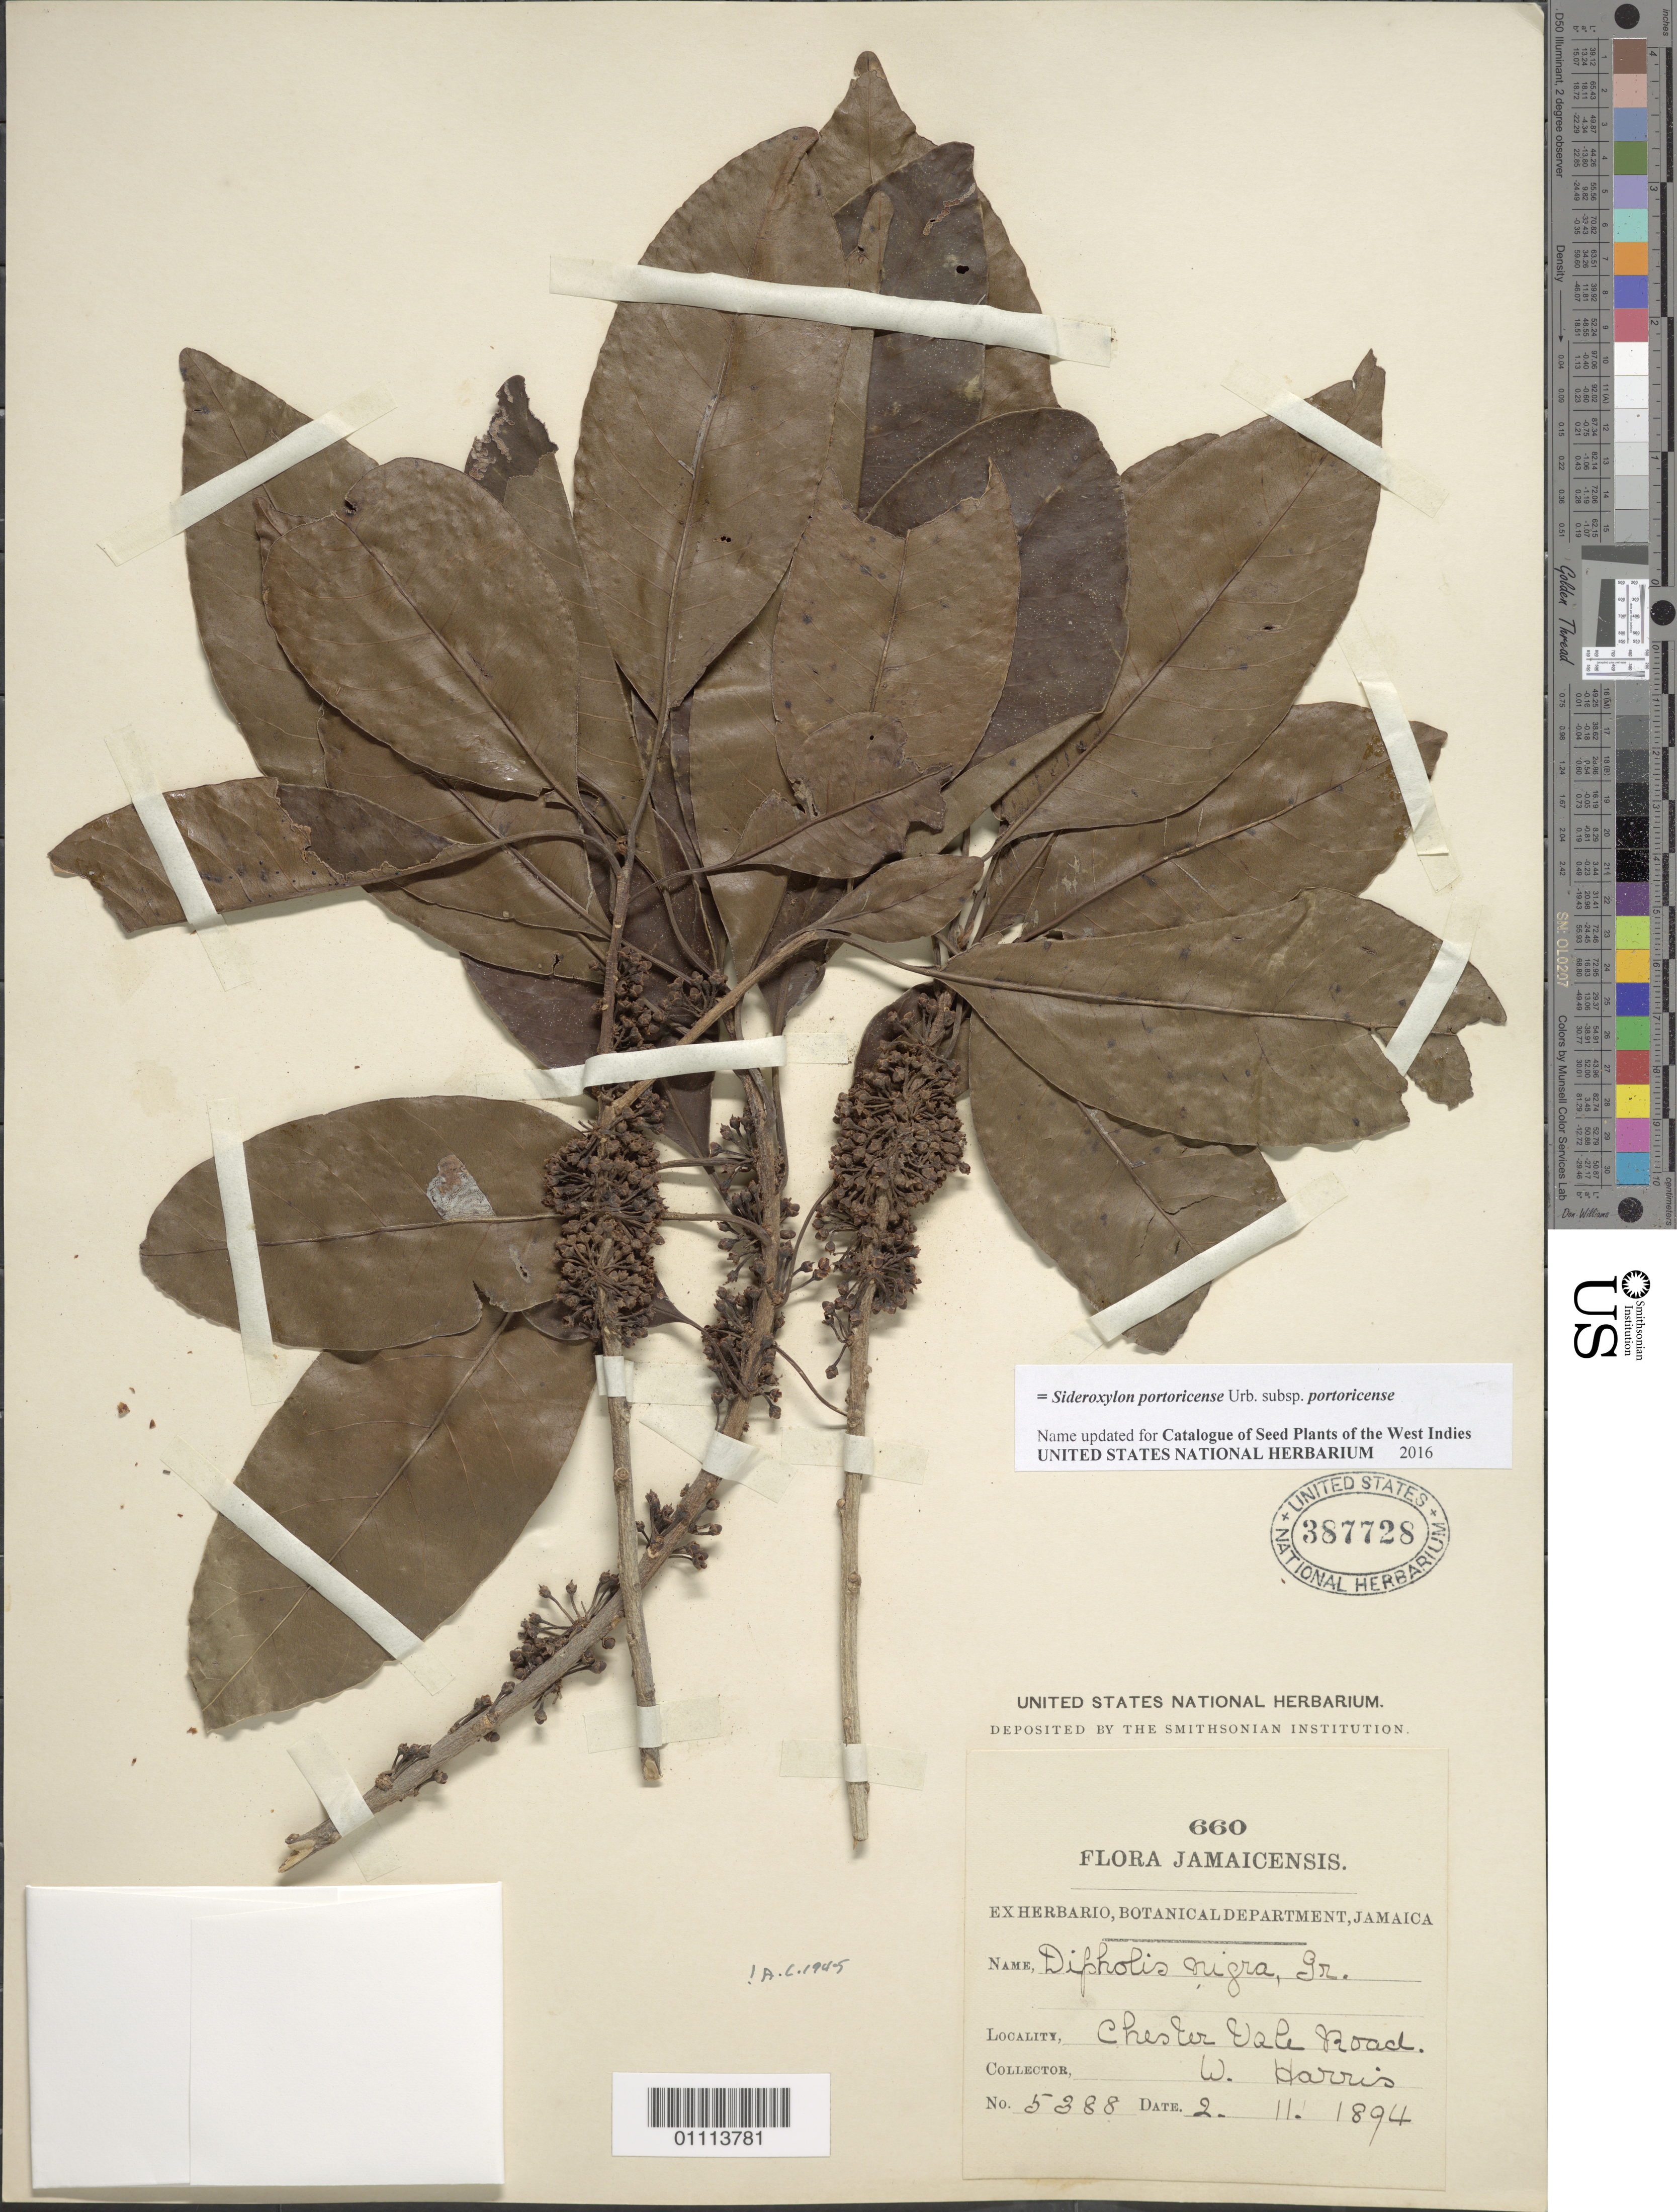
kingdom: Plantae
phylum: Tracheophyta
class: Magnoliopsida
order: Ericales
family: Sapotaceae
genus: Dipholis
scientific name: Dipholis nigra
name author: (Sw.) Griseb.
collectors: W. Harris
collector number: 5388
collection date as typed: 11 Feb 1894 or 02 Nov 1894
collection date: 1894-02-11 or 1894-11-02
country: Jamaica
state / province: Saint Andrew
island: Jamaica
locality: Chester Vale Road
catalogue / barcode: US 387728